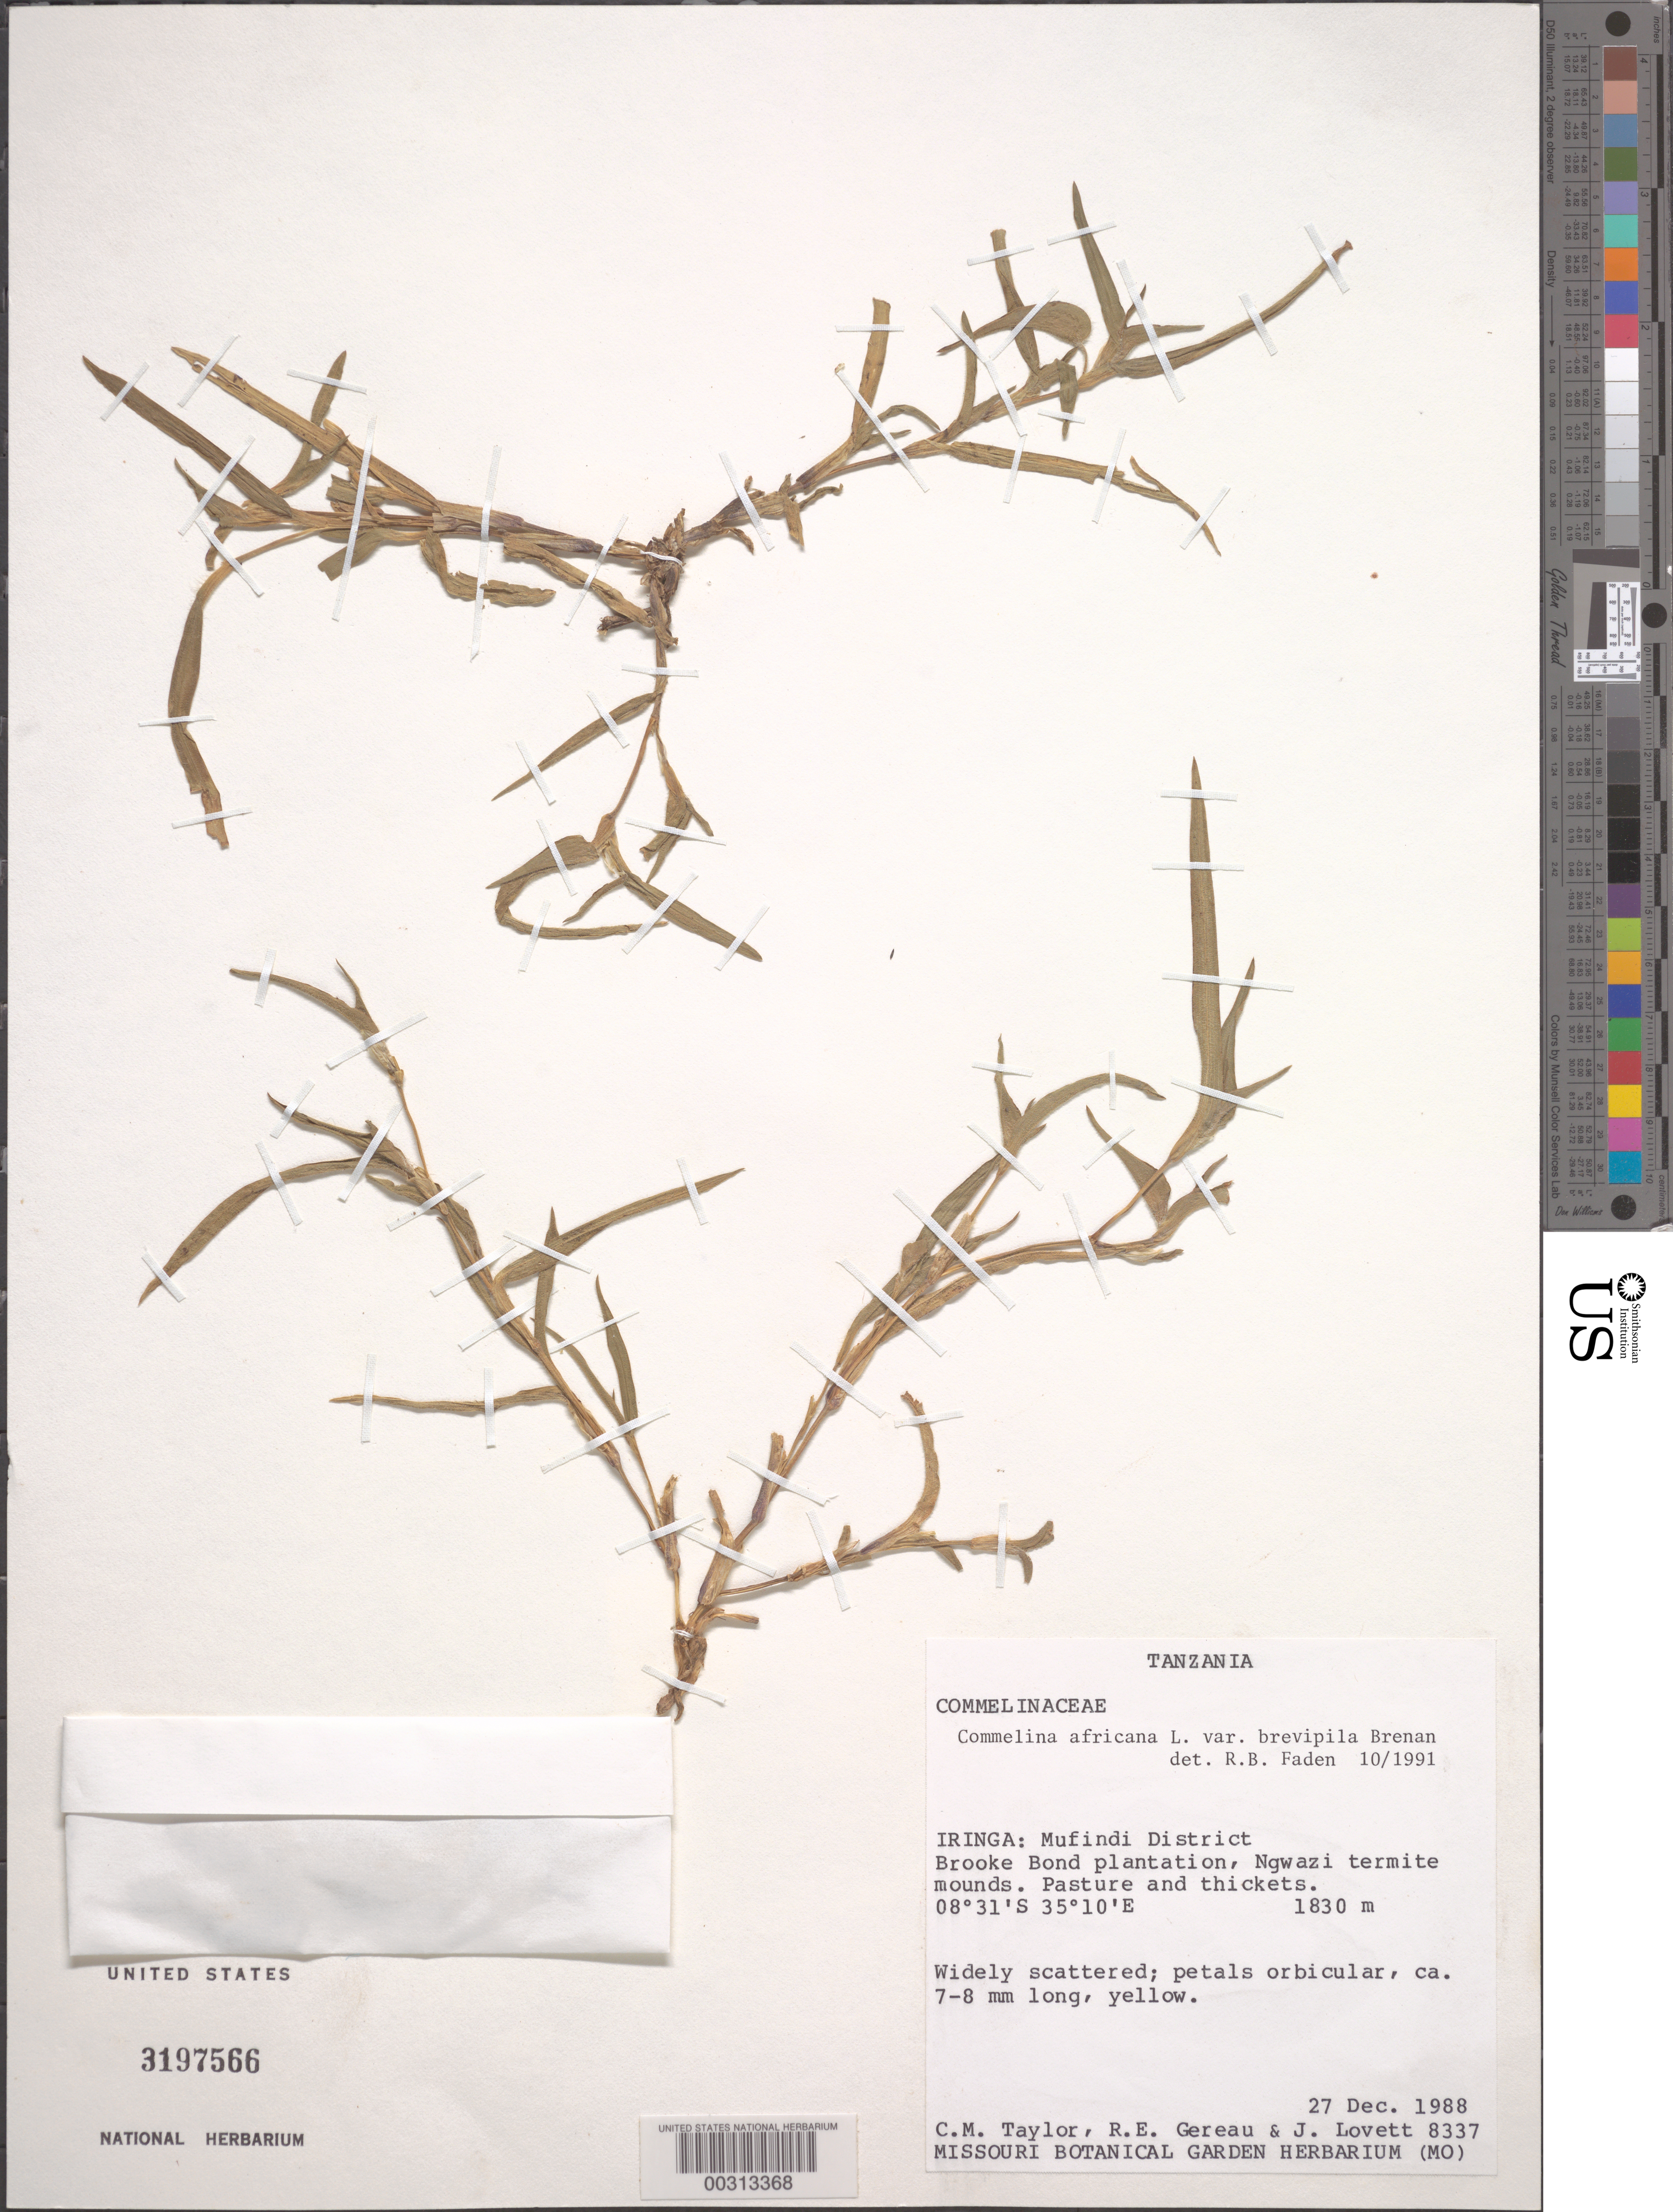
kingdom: Plantae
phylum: Tracheophyta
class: Liliopsida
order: Commelinales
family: Commelinaceae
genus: Commelina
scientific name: Commelina africana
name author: L.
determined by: Faden, Robert B., (US), Smithsonian Institution - National Museum of Natural History (UNITED STATES)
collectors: C. M. Taylor, R. E. Gereau & J. Lovett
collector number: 8337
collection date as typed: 27 Dec 1988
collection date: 1988-12-27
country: Tanzania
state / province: Iringa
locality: Mufindi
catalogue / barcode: US 3197566